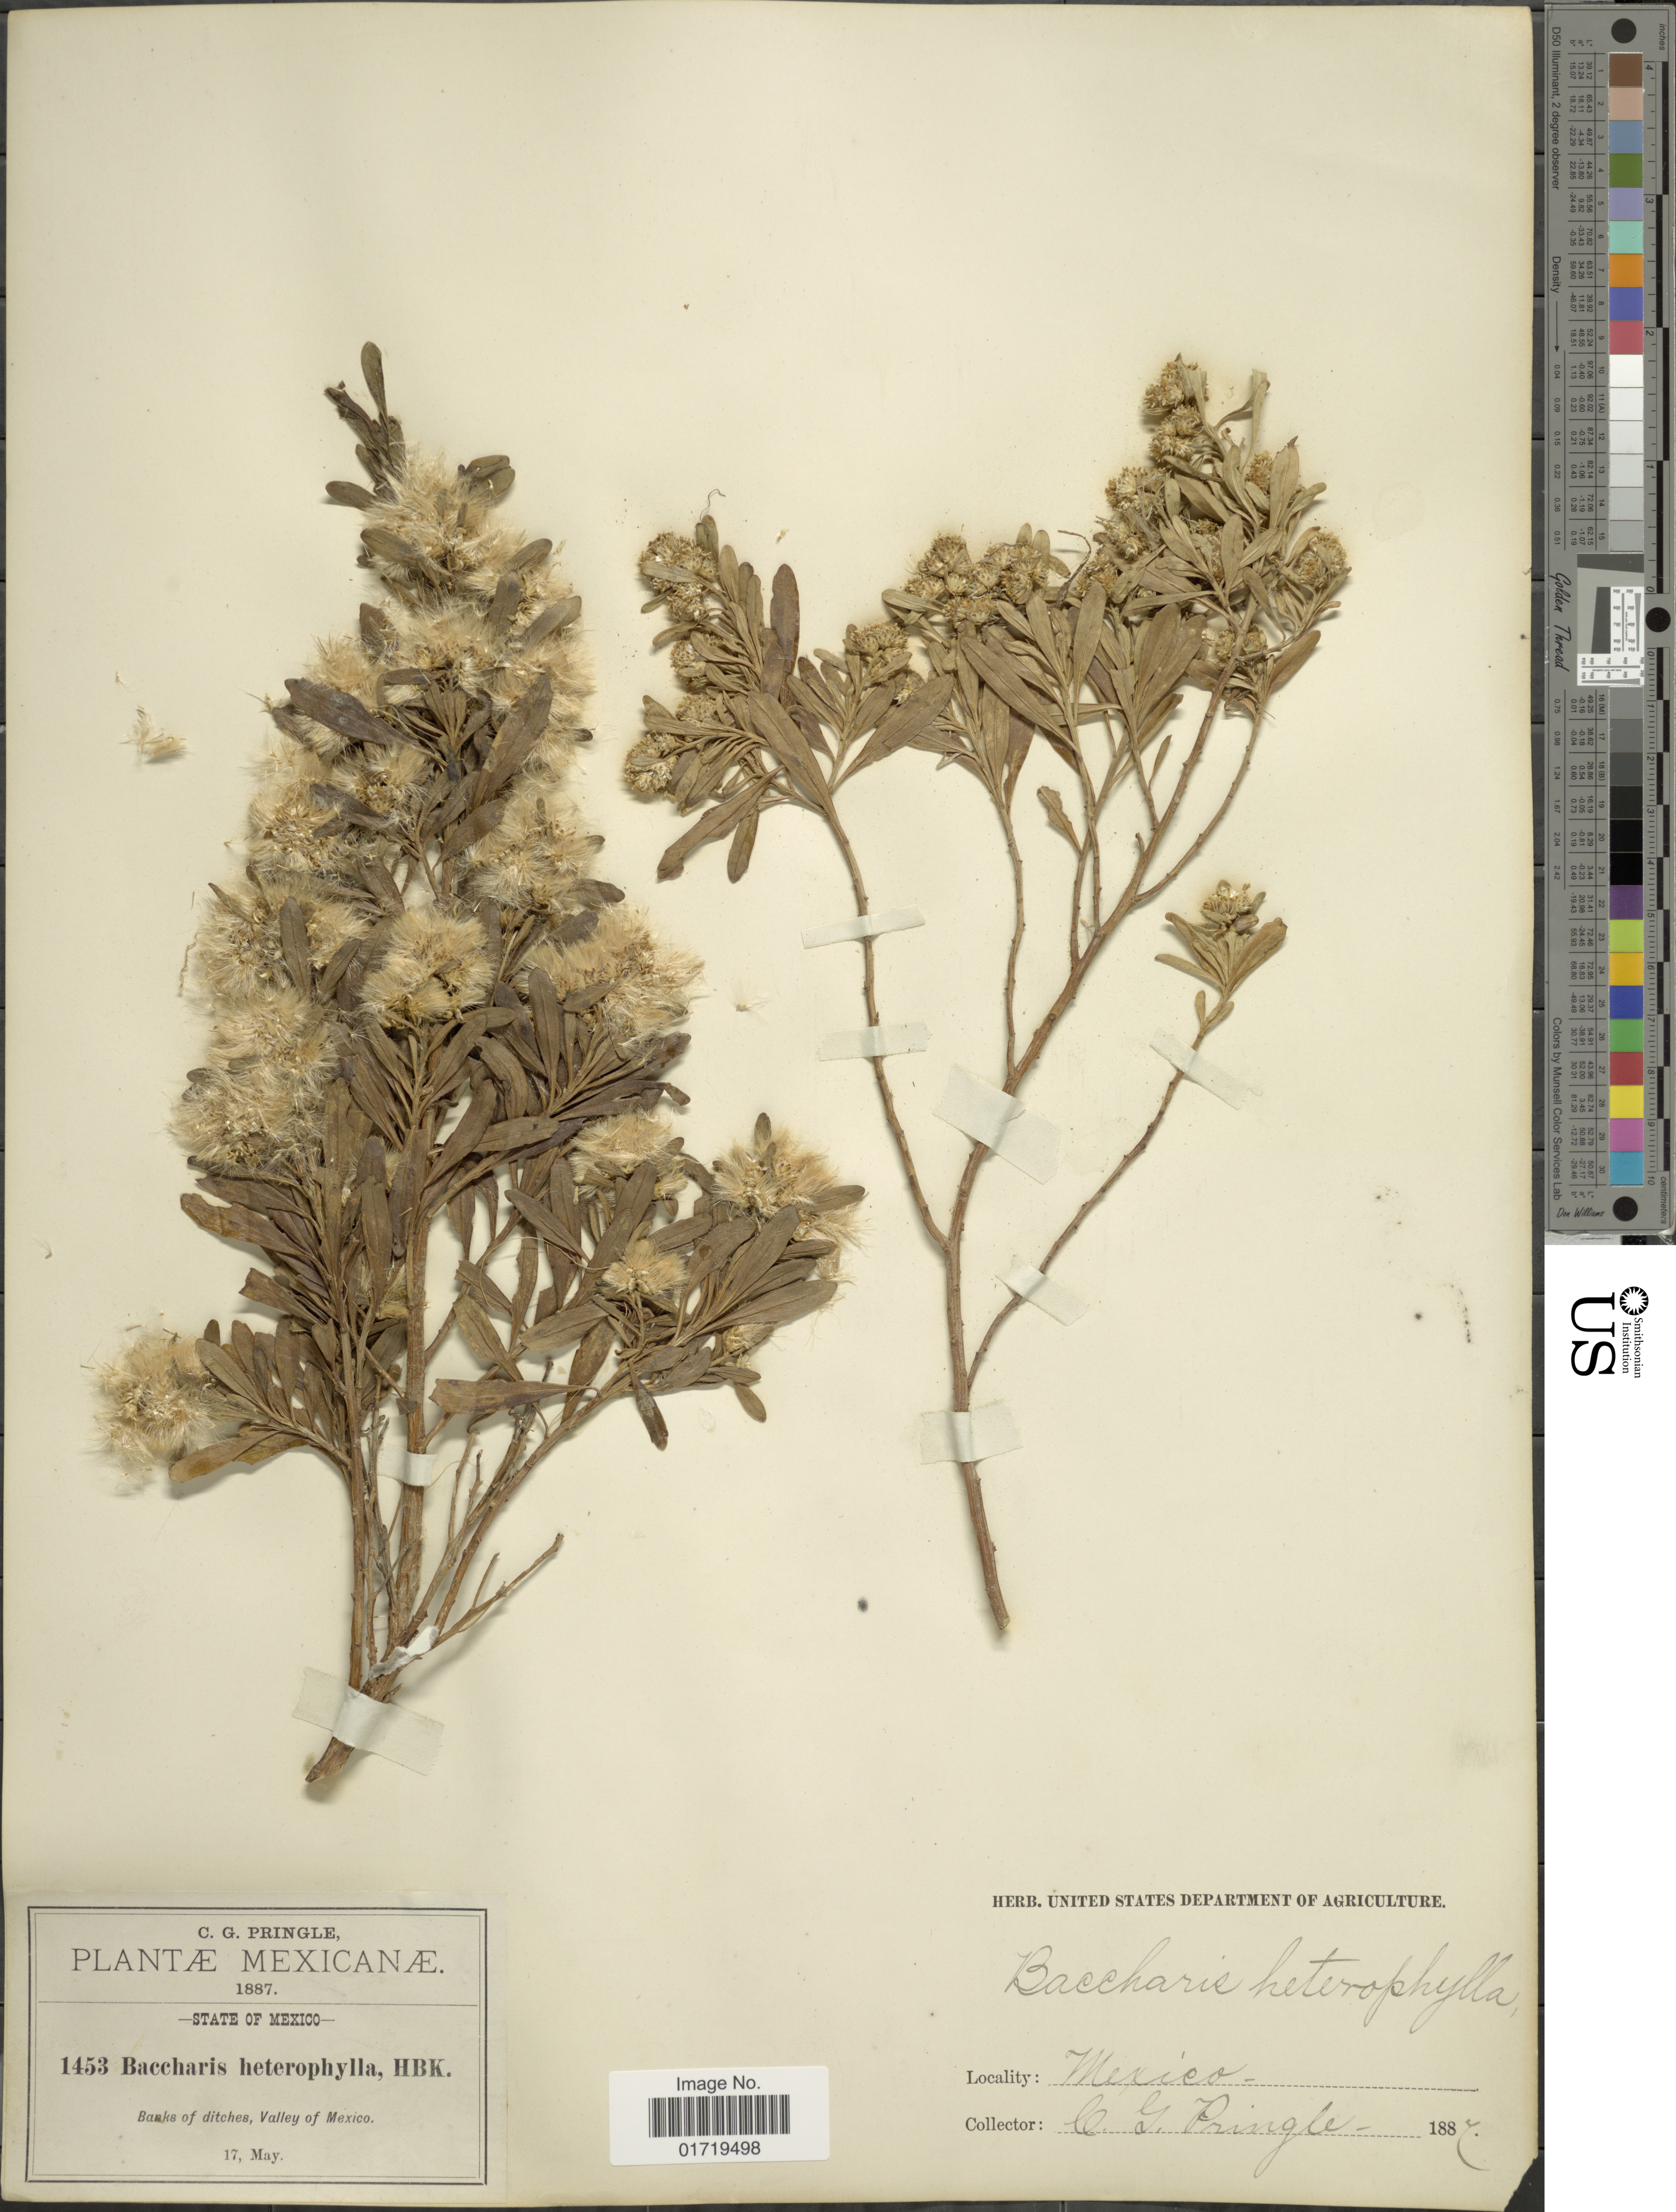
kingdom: Plantae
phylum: Tracheophyta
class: Magnoliopsida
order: Asterales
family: Asteraceae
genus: Baccharis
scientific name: Baccharis heterophylla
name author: Kunth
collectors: C. G. Pringle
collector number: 1453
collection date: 1887-05-17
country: Mexico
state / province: México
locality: State of Mexico, Banks of ditches, Valley of Mexico